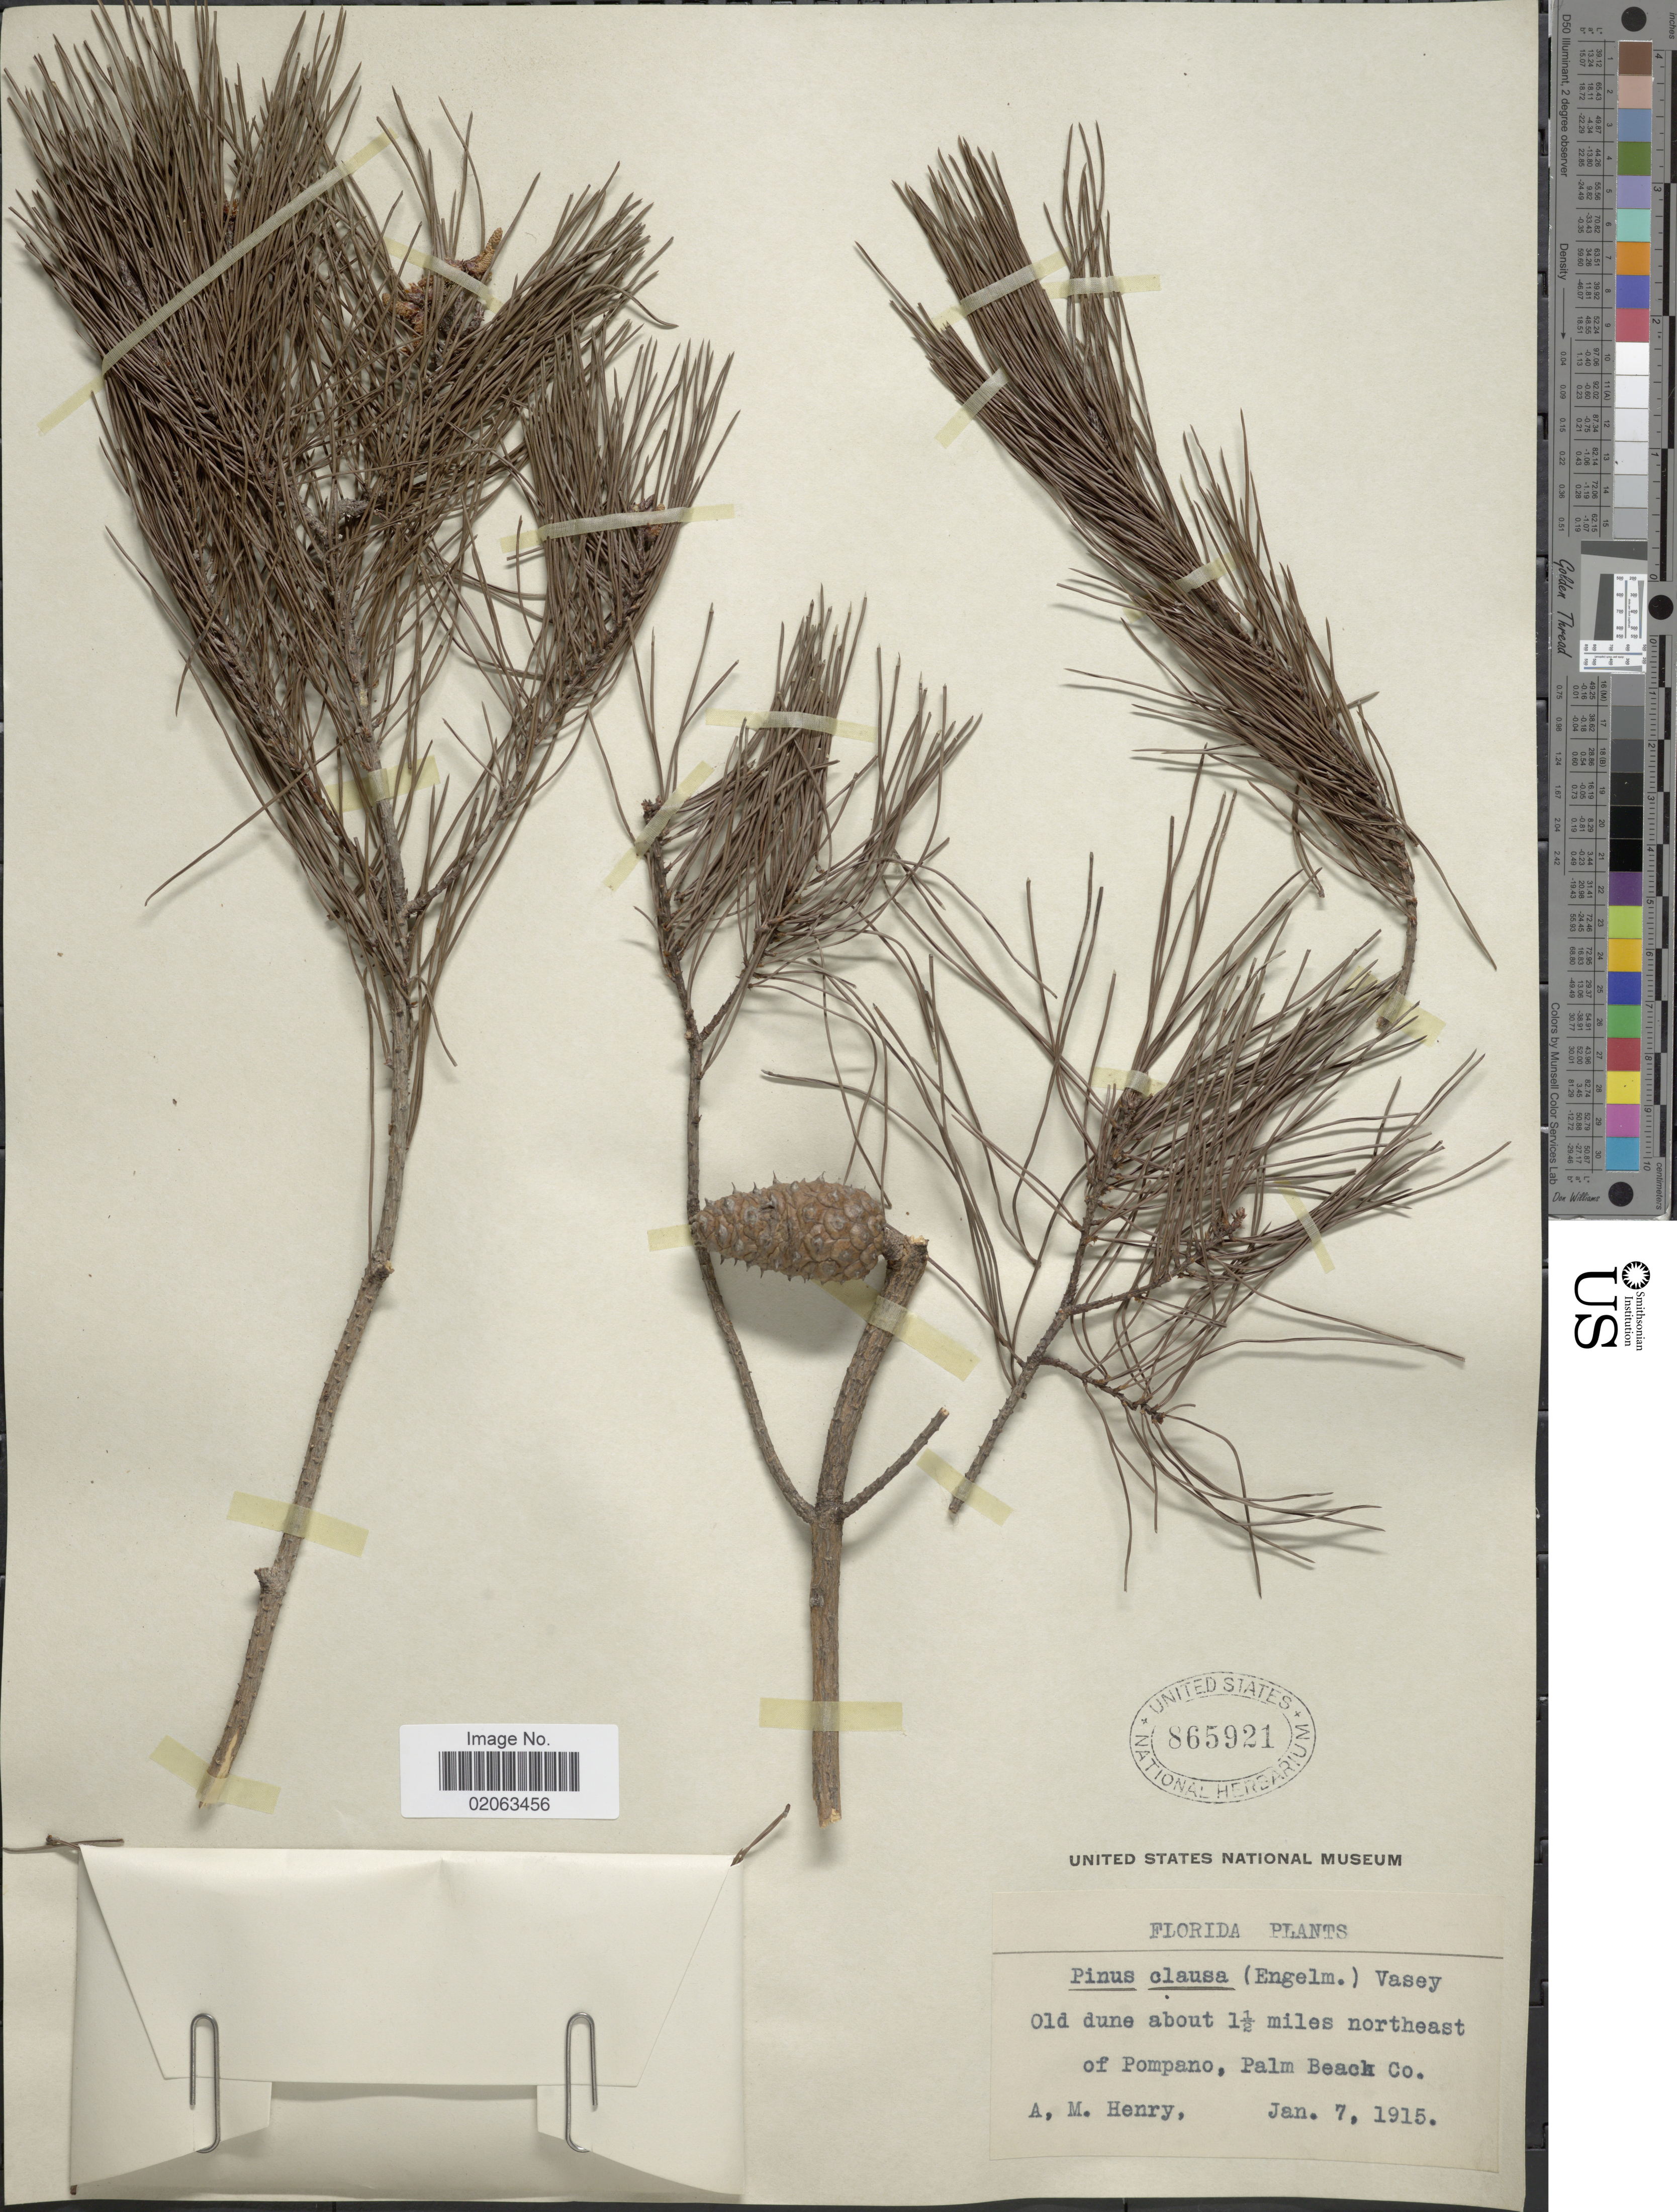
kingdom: Plantae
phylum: Tracheophyta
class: Pinopsida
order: Pinales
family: Pinaceae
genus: Pinus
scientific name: Pinus clausa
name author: (Chapm. ex Engelm.) Vasey ex Sarg.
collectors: A. Henry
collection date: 1915-01-07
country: United States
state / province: Florida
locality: Florida. Old dune about 1½ miles northeast of Pompano. Palm Beach Co.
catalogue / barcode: US 865921